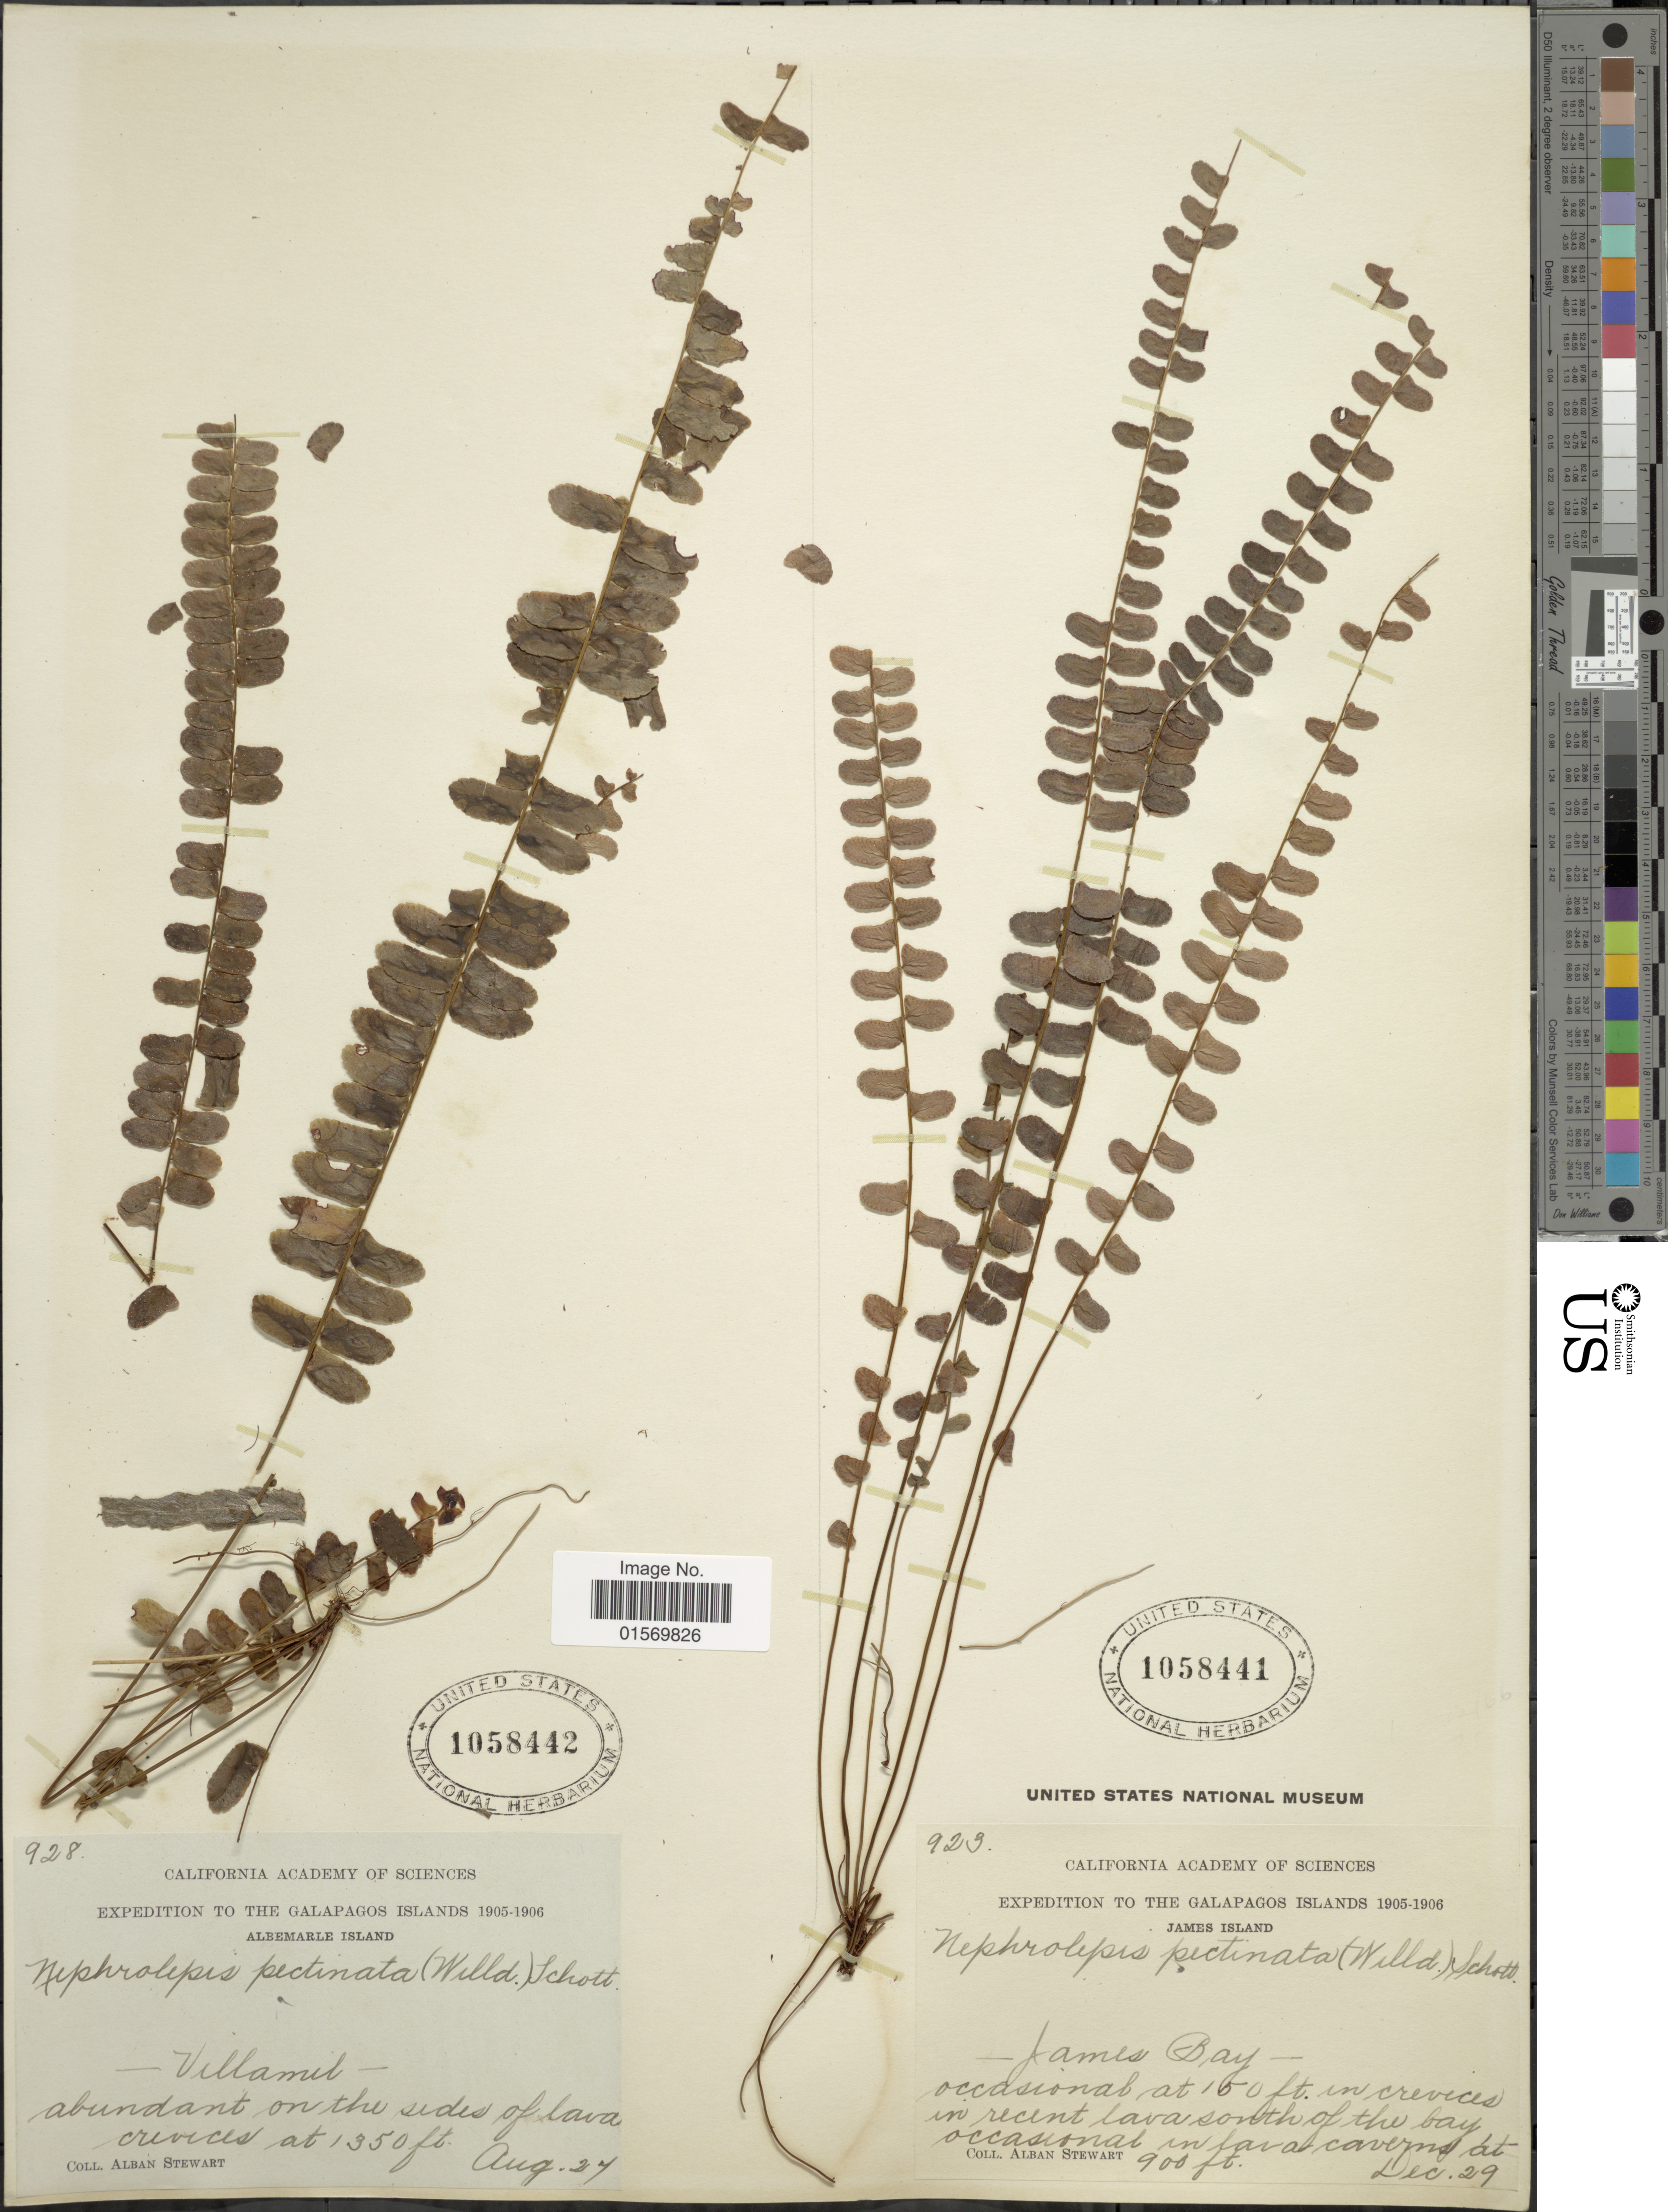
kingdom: Plantae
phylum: Tracheophyta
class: Polypodiopsida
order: Polypodiales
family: Nephrolepidaceae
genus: Nephrolepis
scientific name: Nephrolepis pectinata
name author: (Willd.) Schott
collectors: A. Stewart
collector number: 928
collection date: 1905-08-27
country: Ecuador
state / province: Colón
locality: Galapagos Islands, Albemarie Island, Villamil, abundant on the sides of lava crevices.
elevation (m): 411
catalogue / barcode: US 1058442